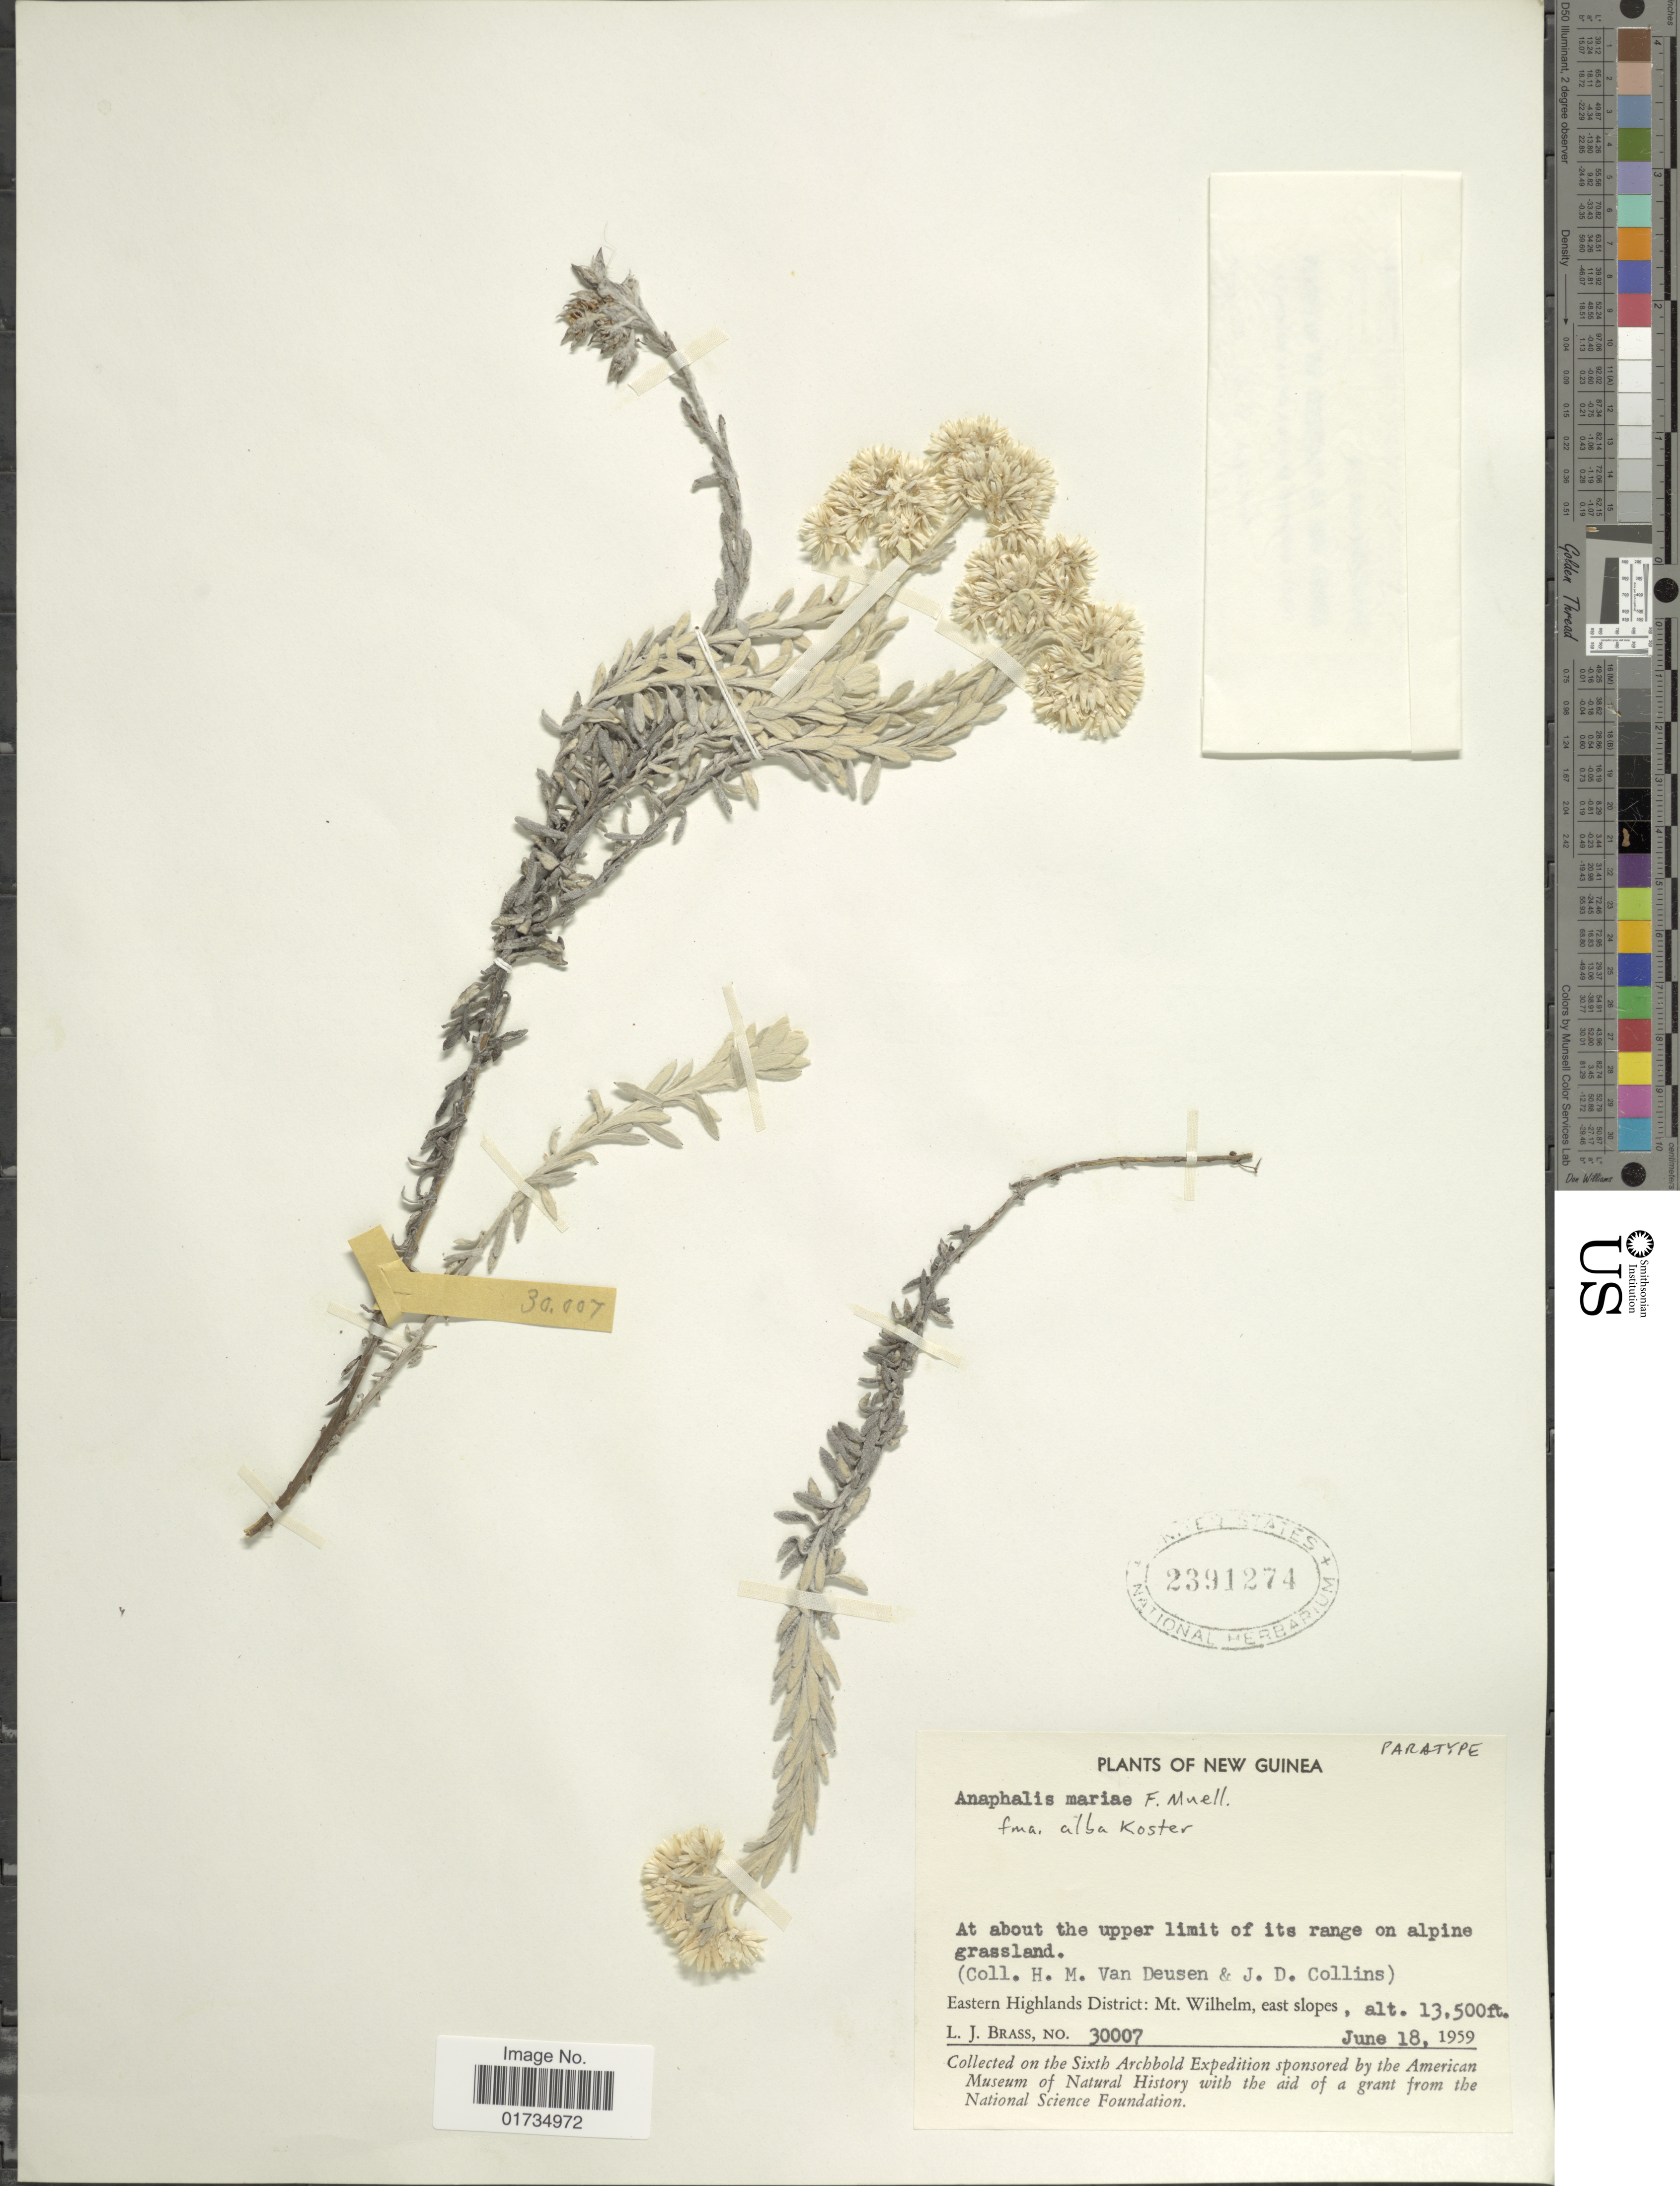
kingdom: Plantae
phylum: Tracheophyta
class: Magnoliopsida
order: Asterales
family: Asteraceae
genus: Anaphalis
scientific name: Anaphalis mariae f. alba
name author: J. Kost.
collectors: H. Van Deusen, J. Collins & L. J. Brass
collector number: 30007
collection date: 1959-06-18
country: Papua New Guinea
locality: New Guinea. Eastern Highlands District: Mt. Michael, east slopes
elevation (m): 4115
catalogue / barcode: US 2391274